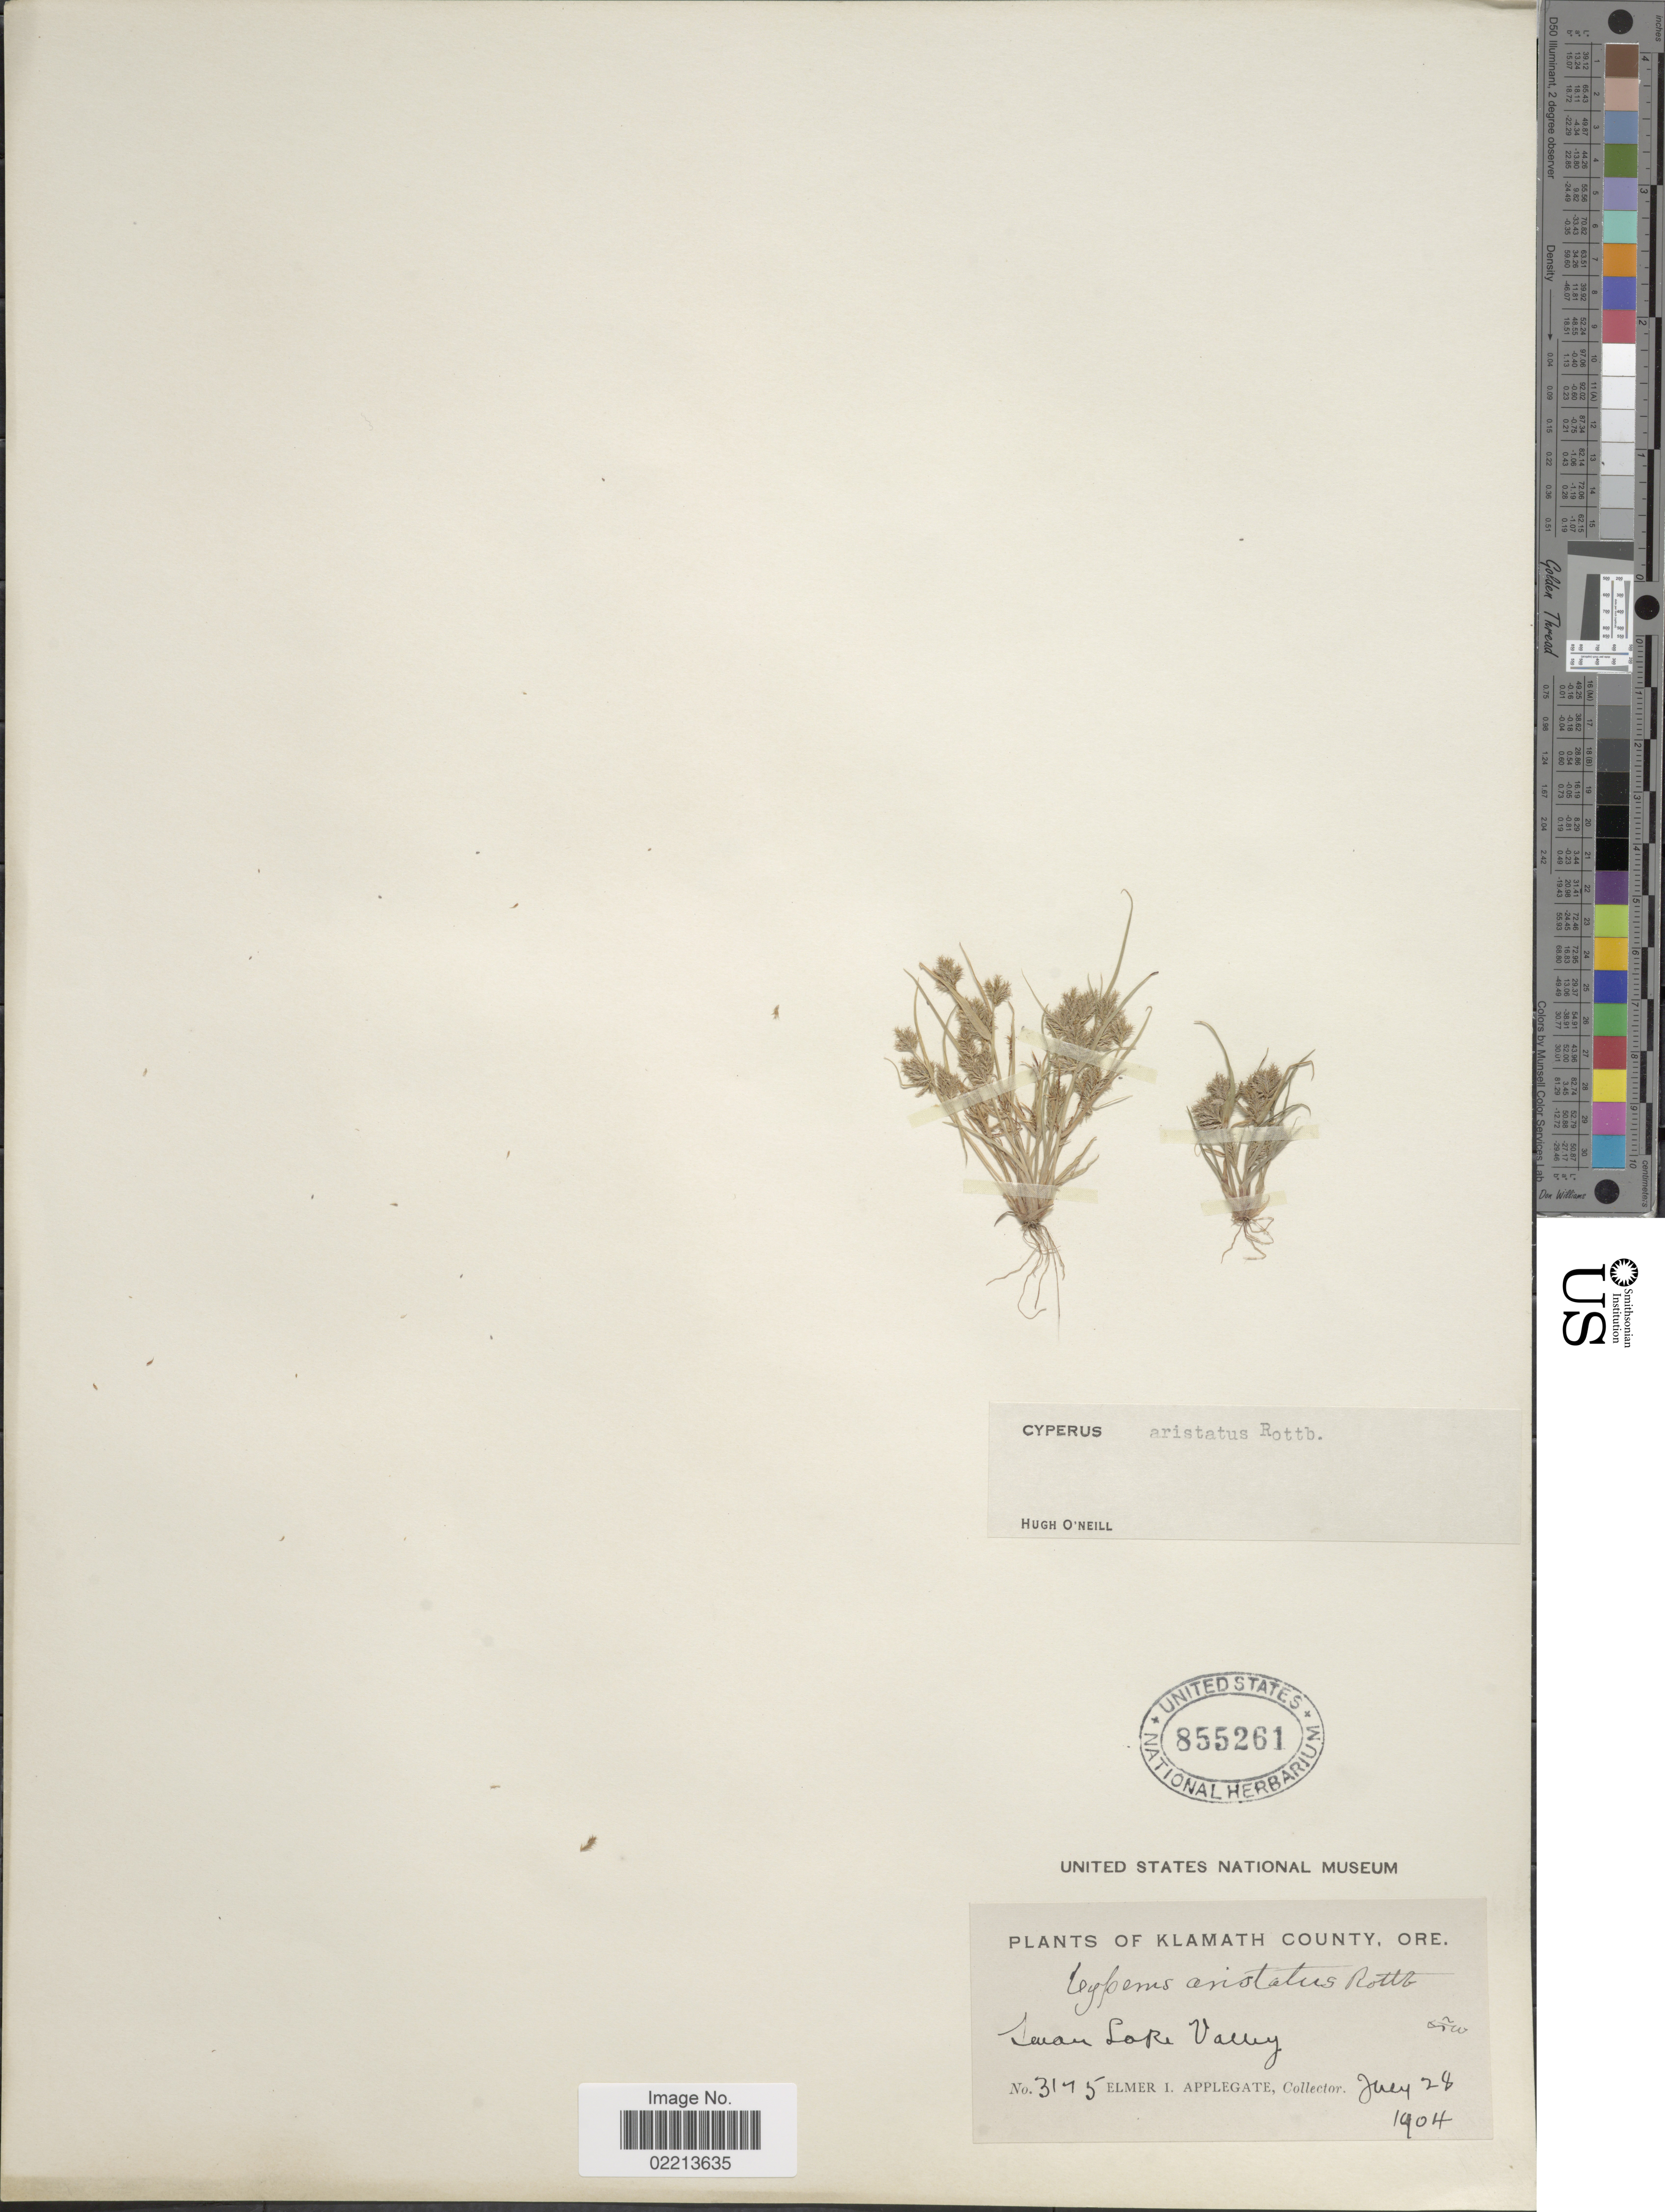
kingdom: Plantae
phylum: Tracheophyta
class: Liliopsida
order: Poales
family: Cyperaceae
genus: Cyperus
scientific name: Cyperus squarrosus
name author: L.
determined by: Strong, Mark T., (BOT), Smithsonian Institution - National Museum of Natural History (UNITED STATES)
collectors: E. I. Applegate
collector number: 3145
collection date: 1904-07-28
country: United States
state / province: Oregon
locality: Klamath County, Swan Lake Valley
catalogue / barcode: US 855261